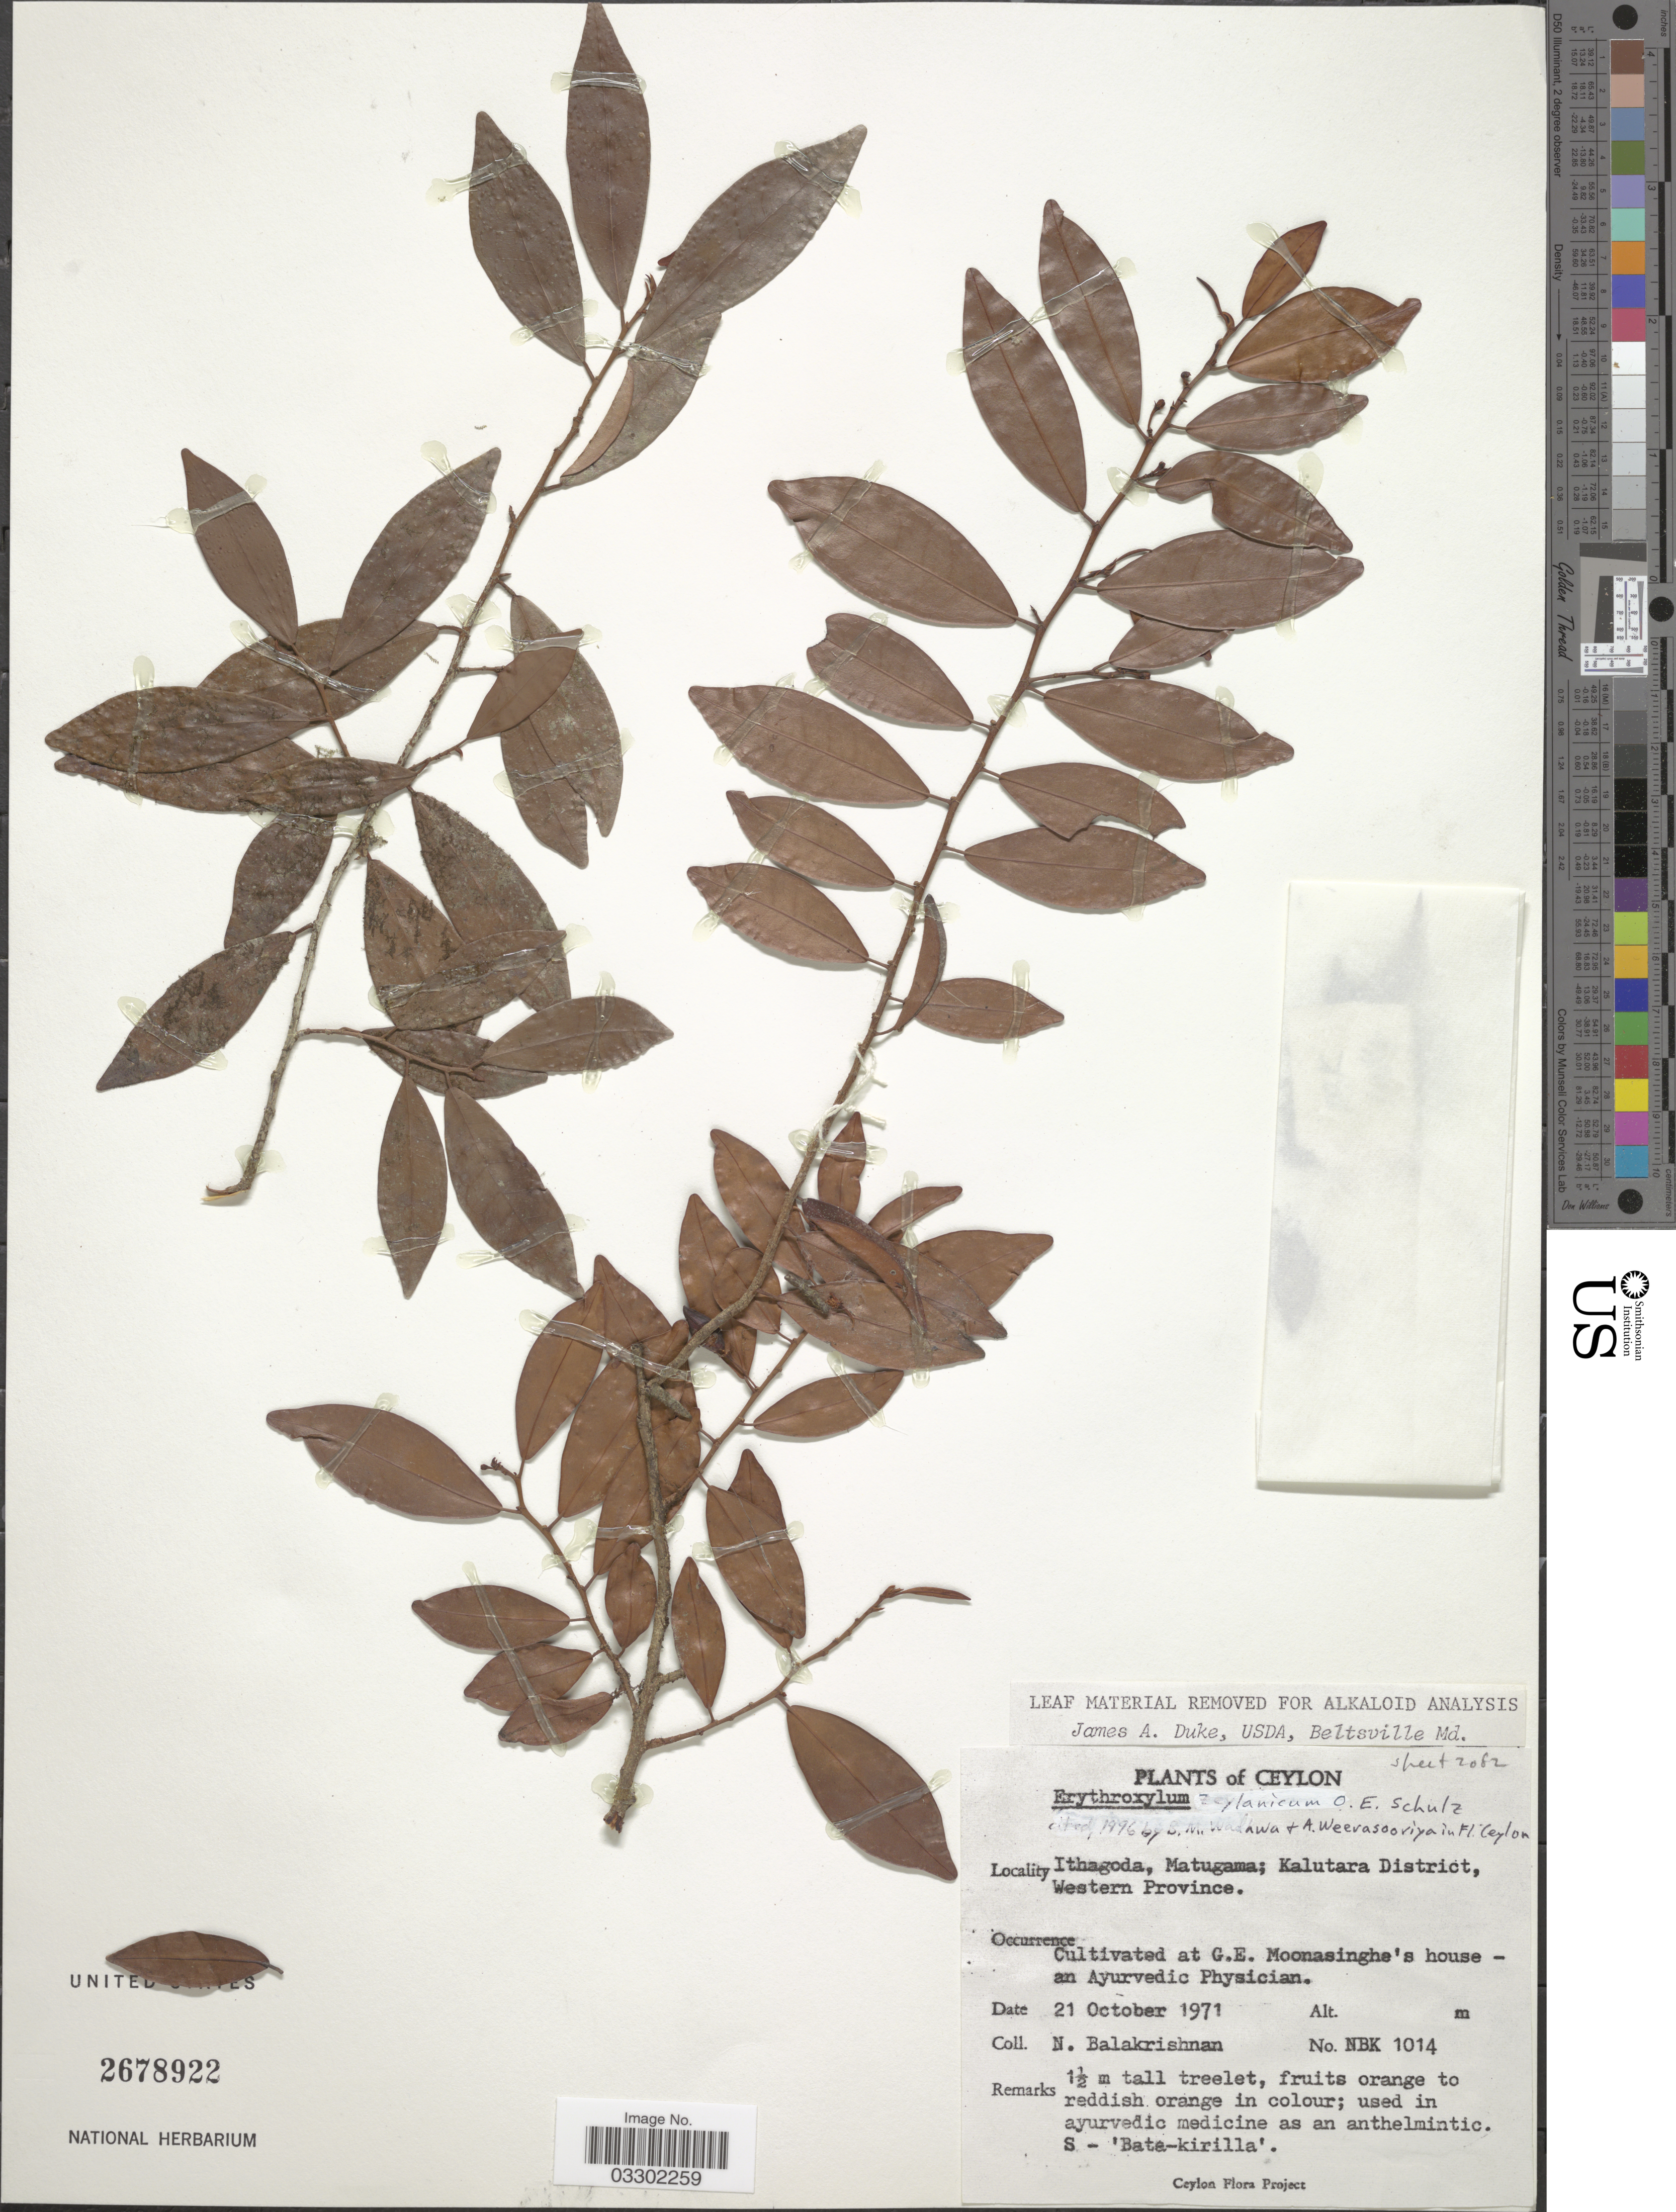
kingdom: Plantae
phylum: Tracheophyta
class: Magnoliopsida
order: Malpighiales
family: Erythroxylaceae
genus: Erythroxylum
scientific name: Erythroxylum zeylanicum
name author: O.E. Schulz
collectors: N. Balakrishnan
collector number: NBK1014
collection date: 1971-10-21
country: Sri Lanka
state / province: Western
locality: Ceylon, Ithagoda, Matugama; Kalutara District, At G.E. Moonasinghe's house - an Ayurvedic Physician.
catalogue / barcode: US 2678922